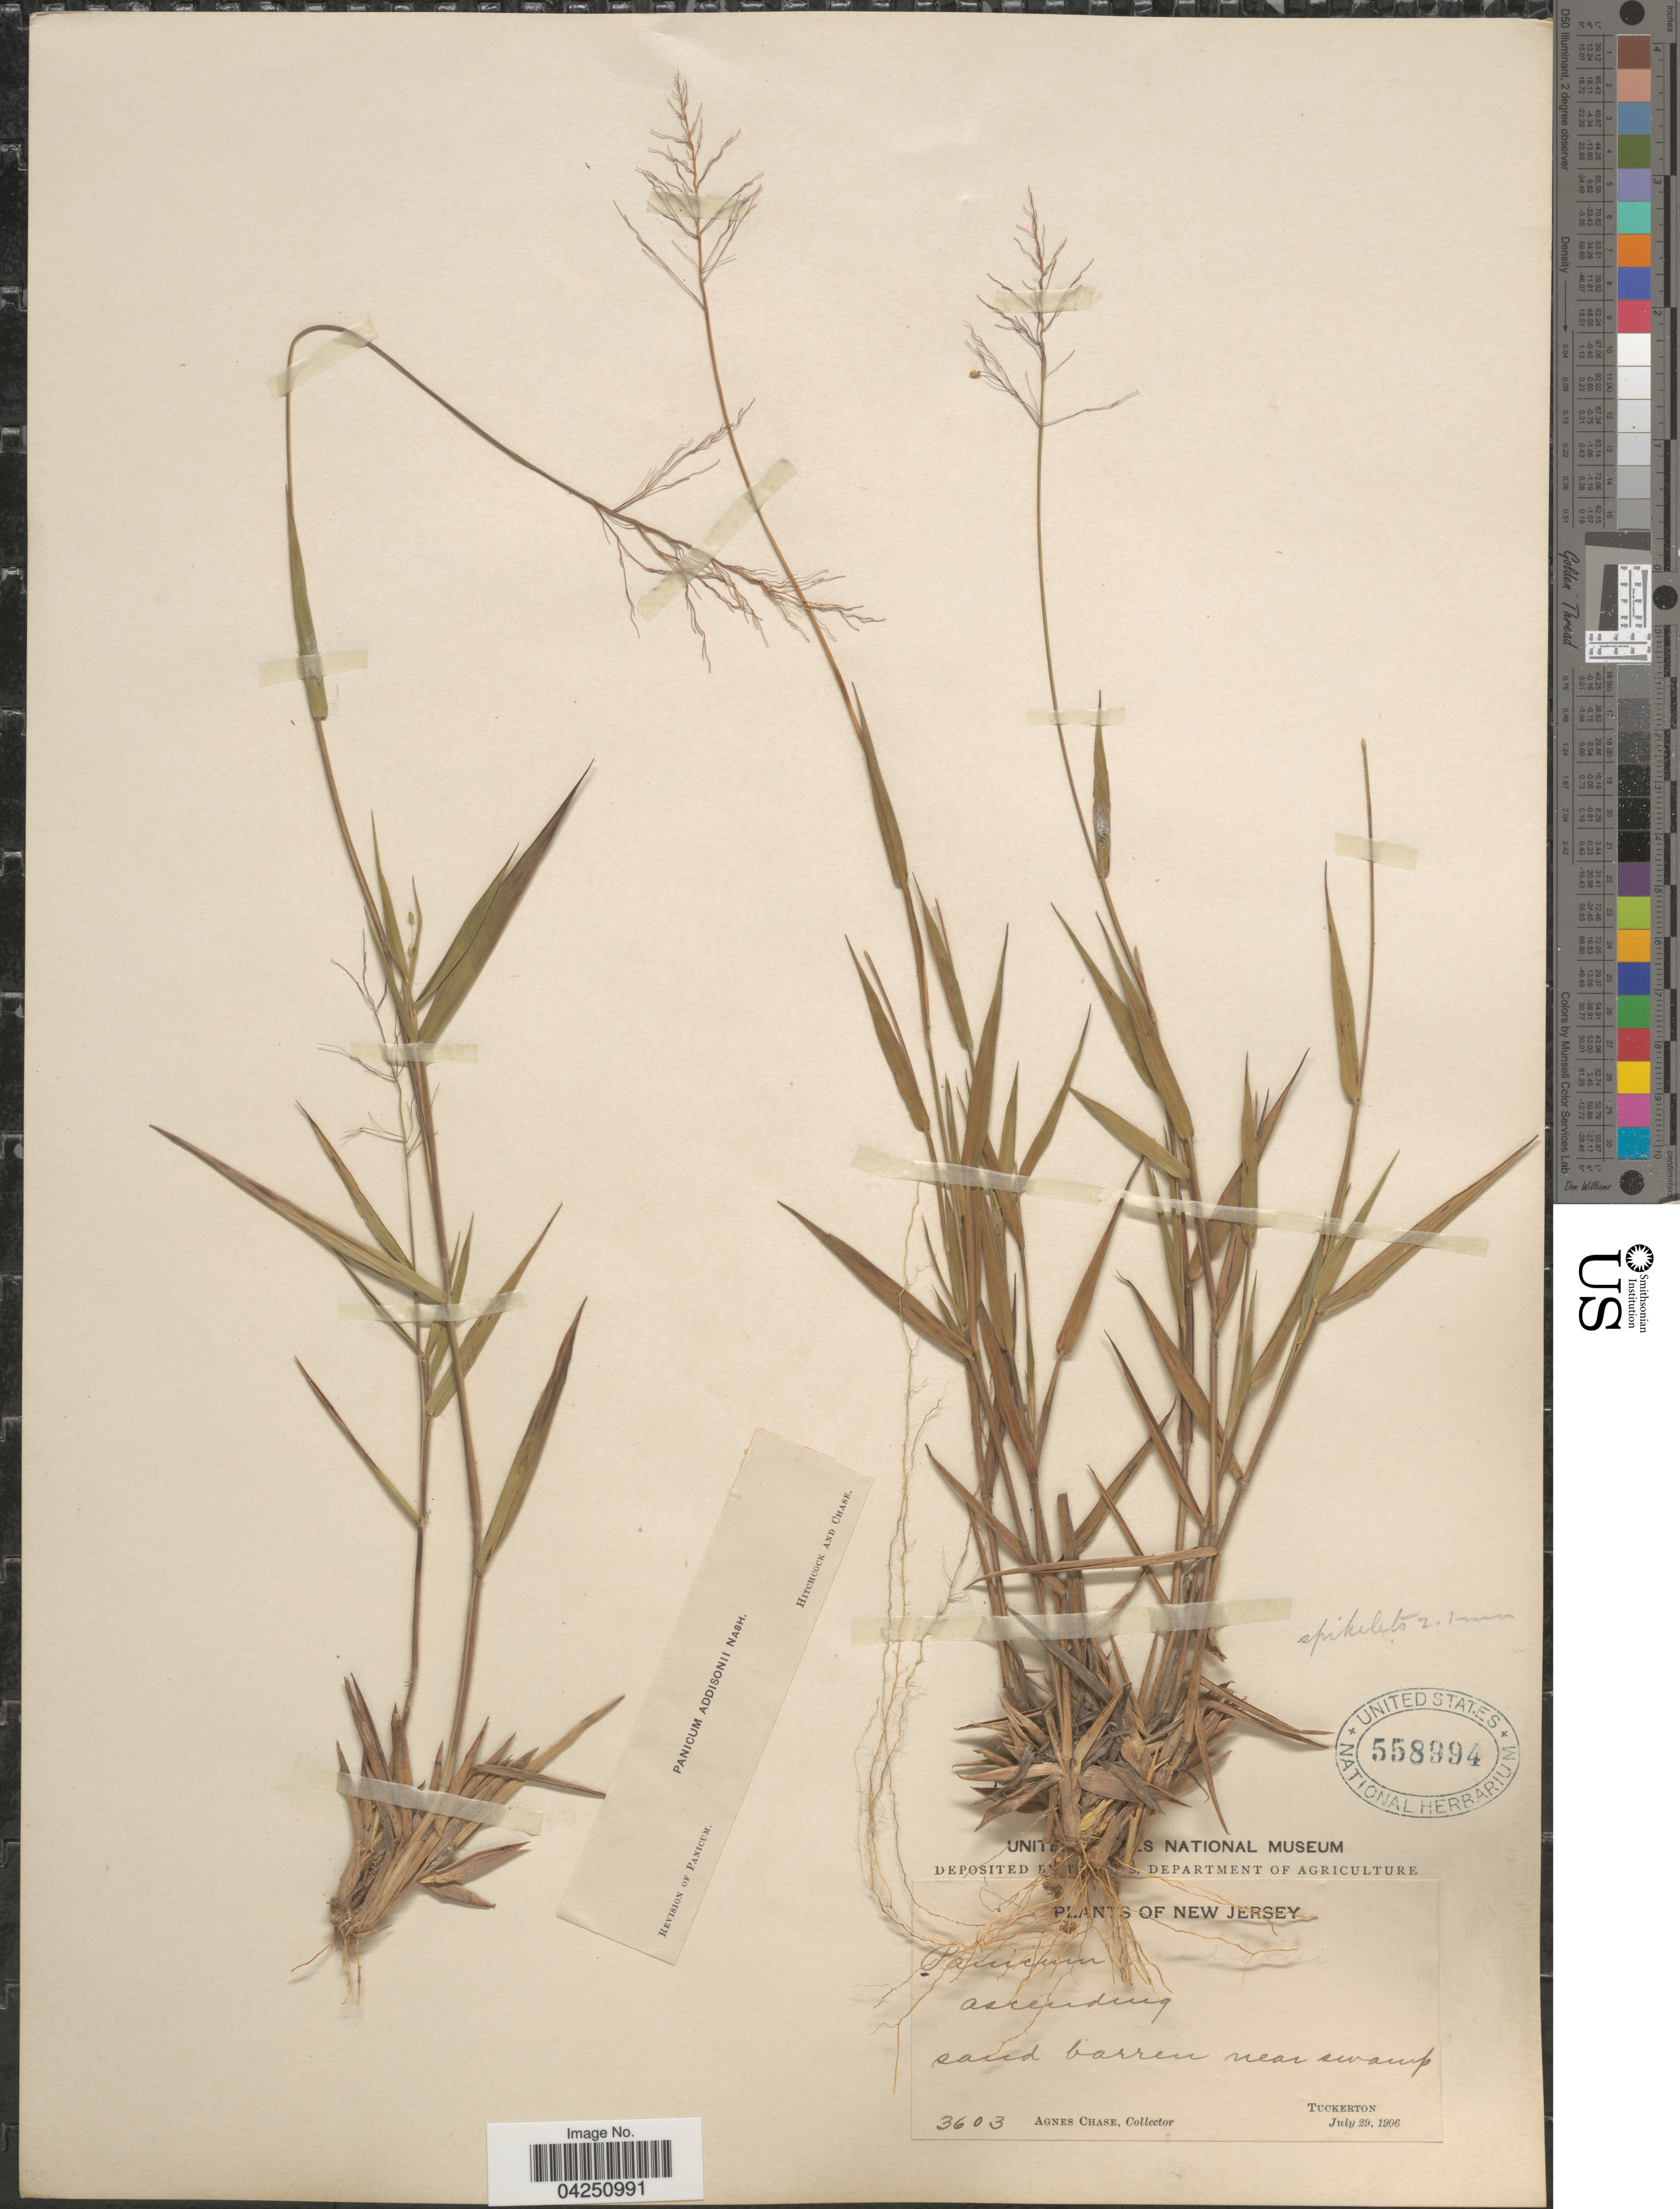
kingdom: Plantae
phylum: Tracheophyta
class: Liliopsida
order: Poales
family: Poaceae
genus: Dichanthelium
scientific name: Dichanthelium acuminatum var. acuminatum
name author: (Sw.) Gould & C.A. Clark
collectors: A. Chase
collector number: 3603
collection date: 1906-07-29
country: United States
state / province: New Jersey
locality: Sand barren near swamp. Tuckerton.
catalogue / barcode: US 558994